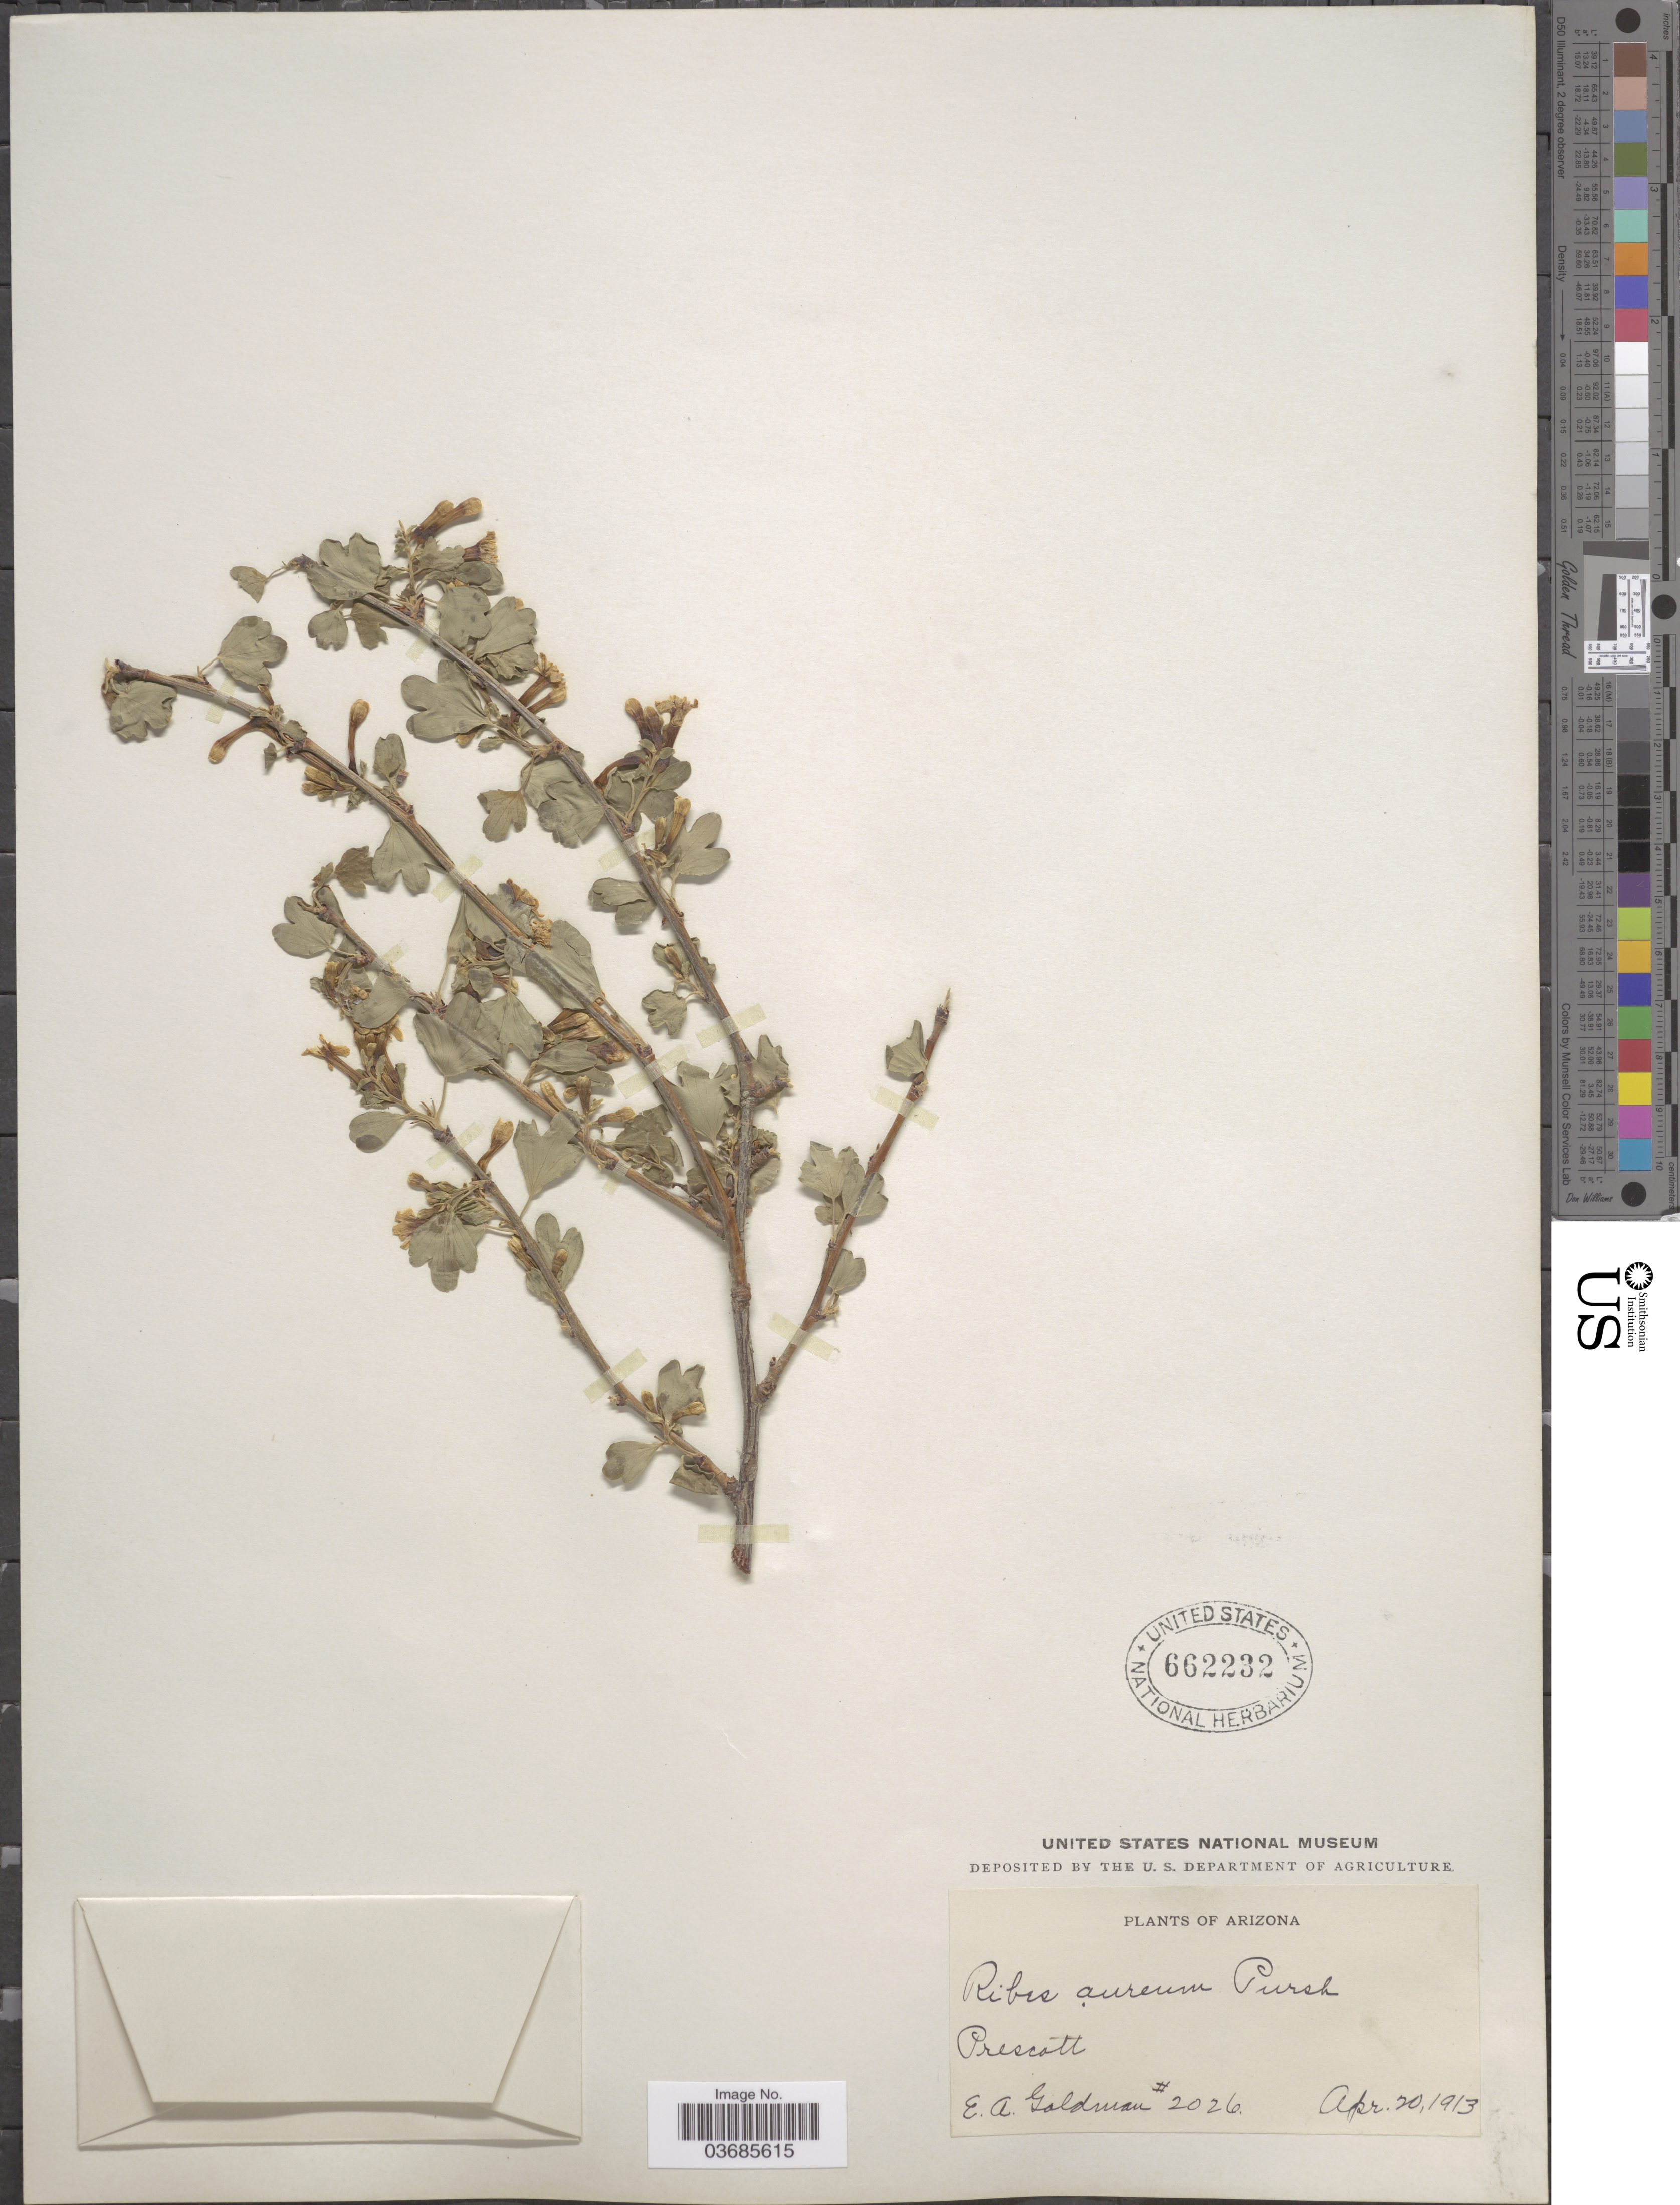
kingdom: Plantae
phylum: Tracheophyta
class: Magnoliopsida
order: Saxifragales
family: Grossulariaceae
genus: Ribes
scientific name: Ribes aureum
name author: Pursh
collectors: E. A. Goldman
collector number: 2026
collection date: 1913-04-20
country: United States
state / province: Arizona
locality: Prescott.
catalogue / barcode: US 662232